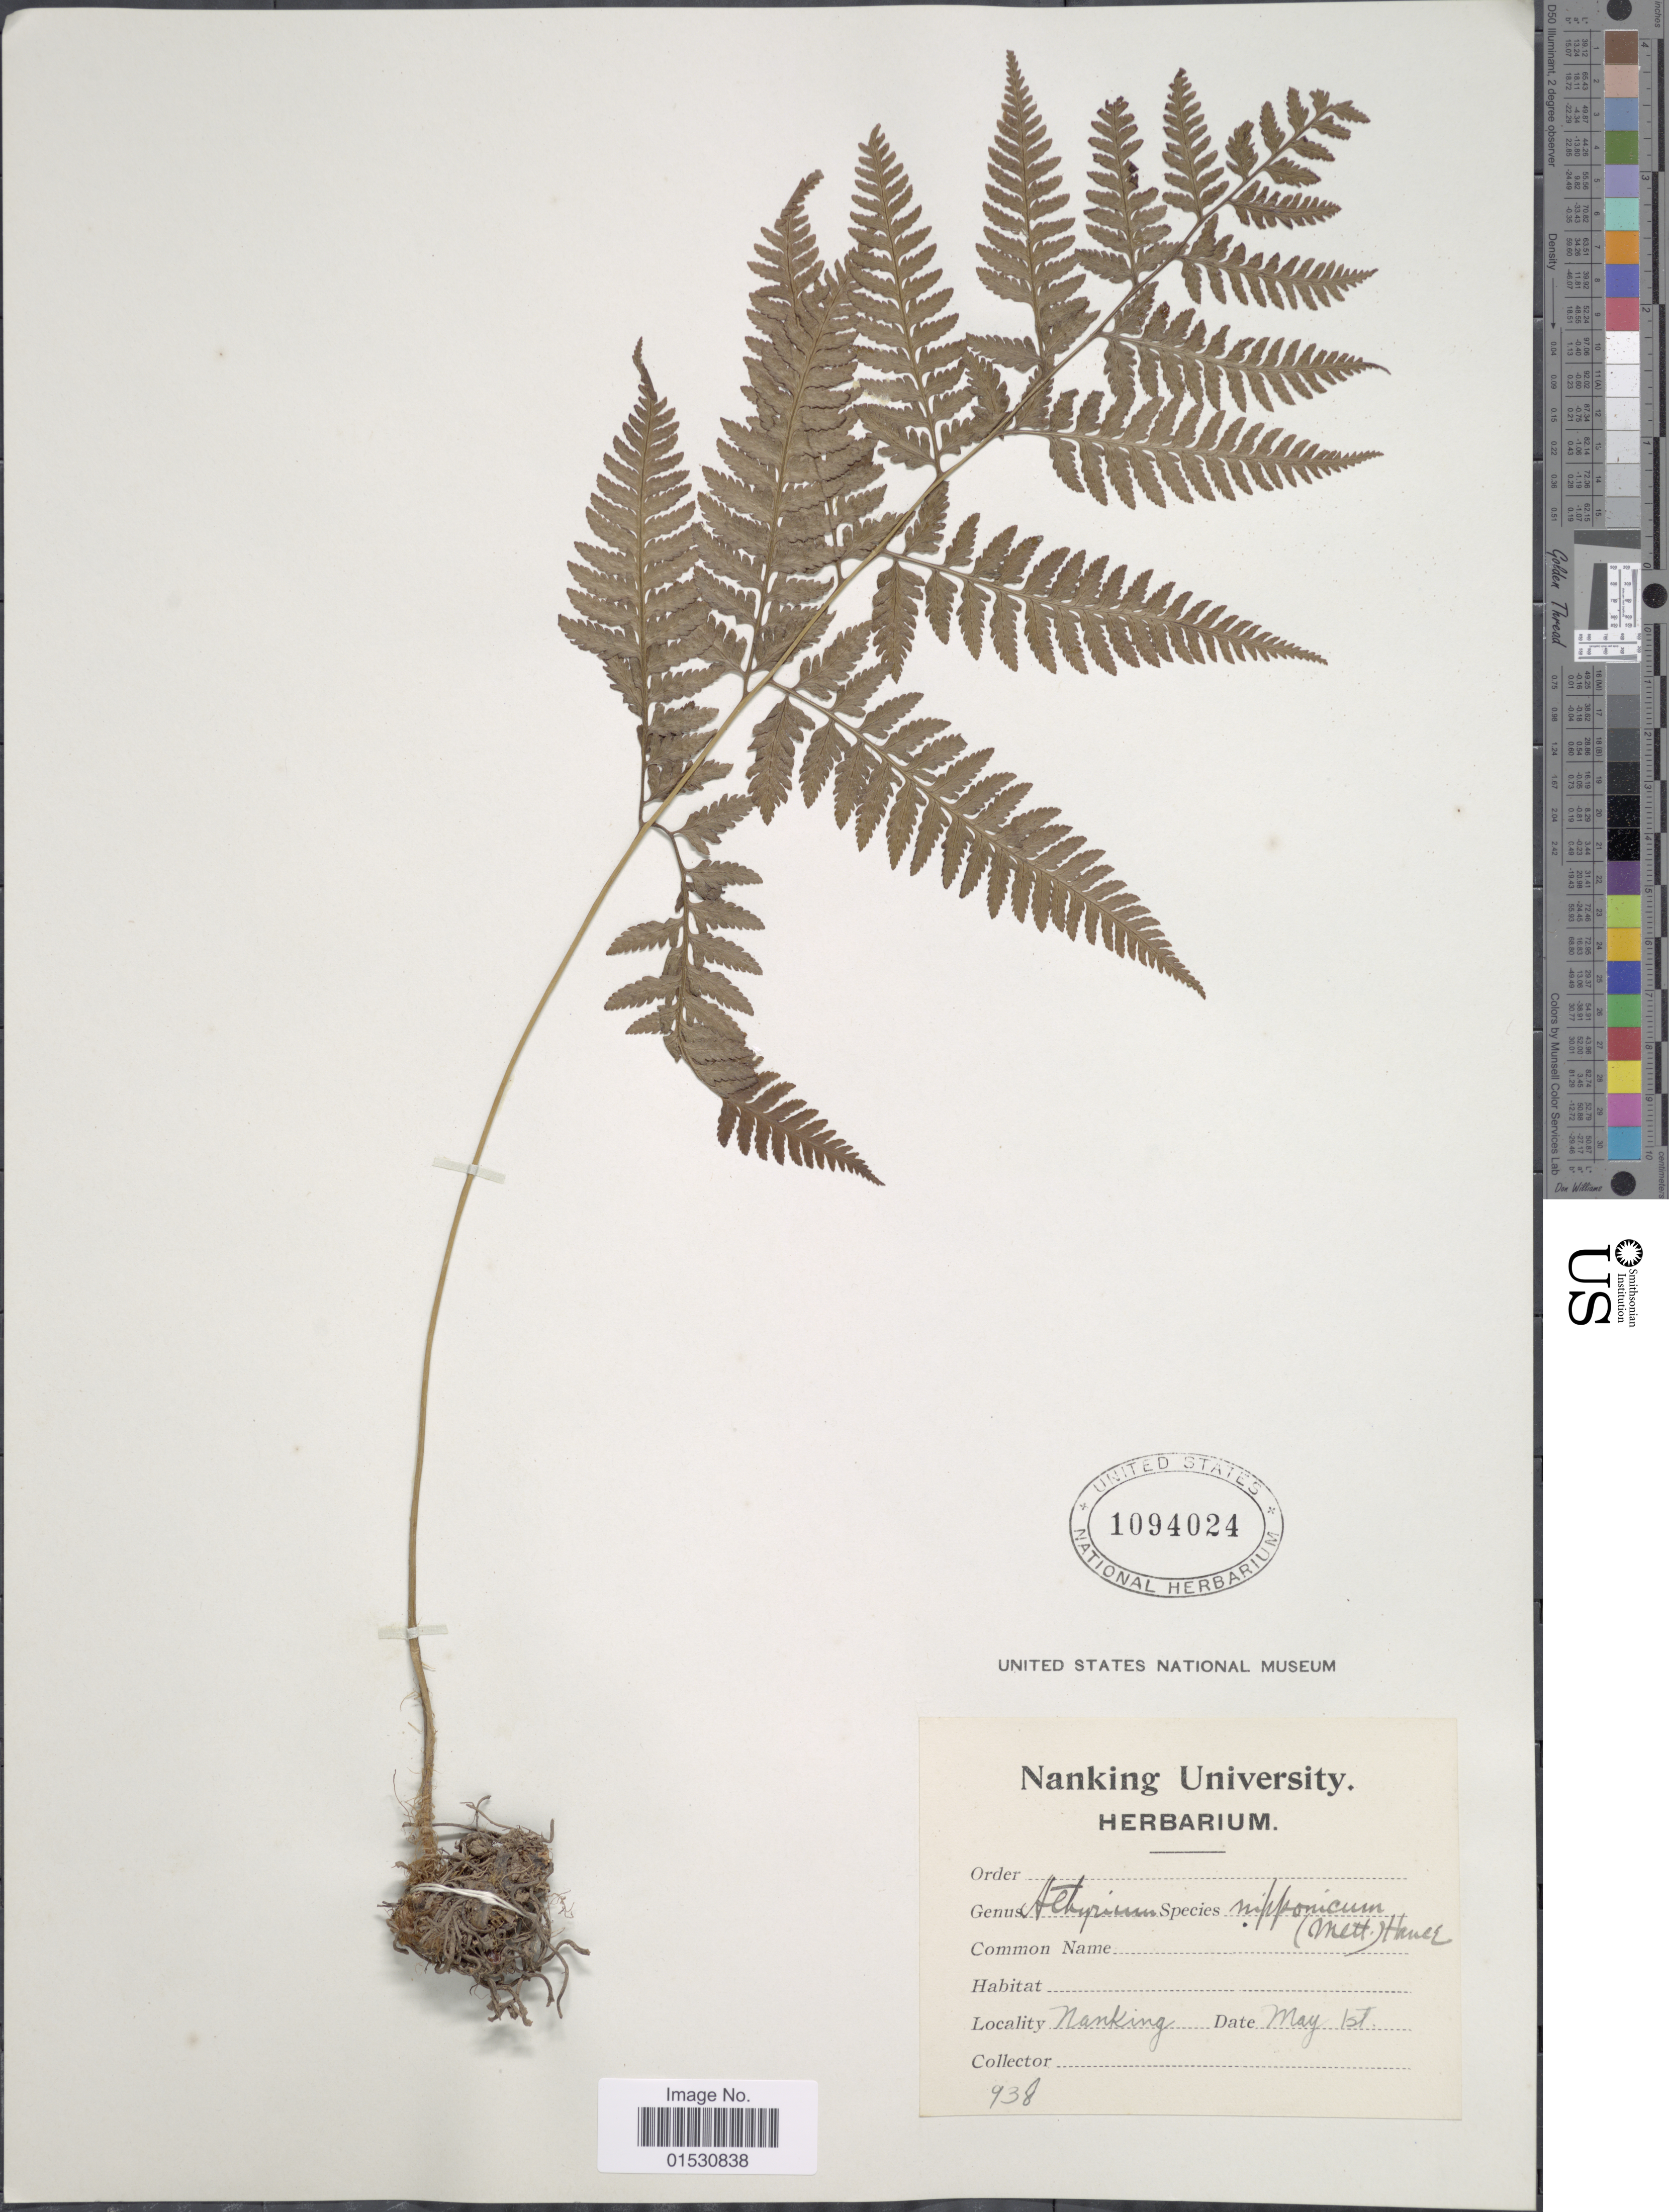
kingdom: Plantae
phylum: Tracheophyta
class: Polypodiopsida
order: Polypodiales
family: Athyriaceae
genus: Athyrium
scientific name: Athyrium nipponicum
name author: (Mett.) Hance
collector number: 938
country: China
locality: Nanking.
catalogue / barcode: US 1094024